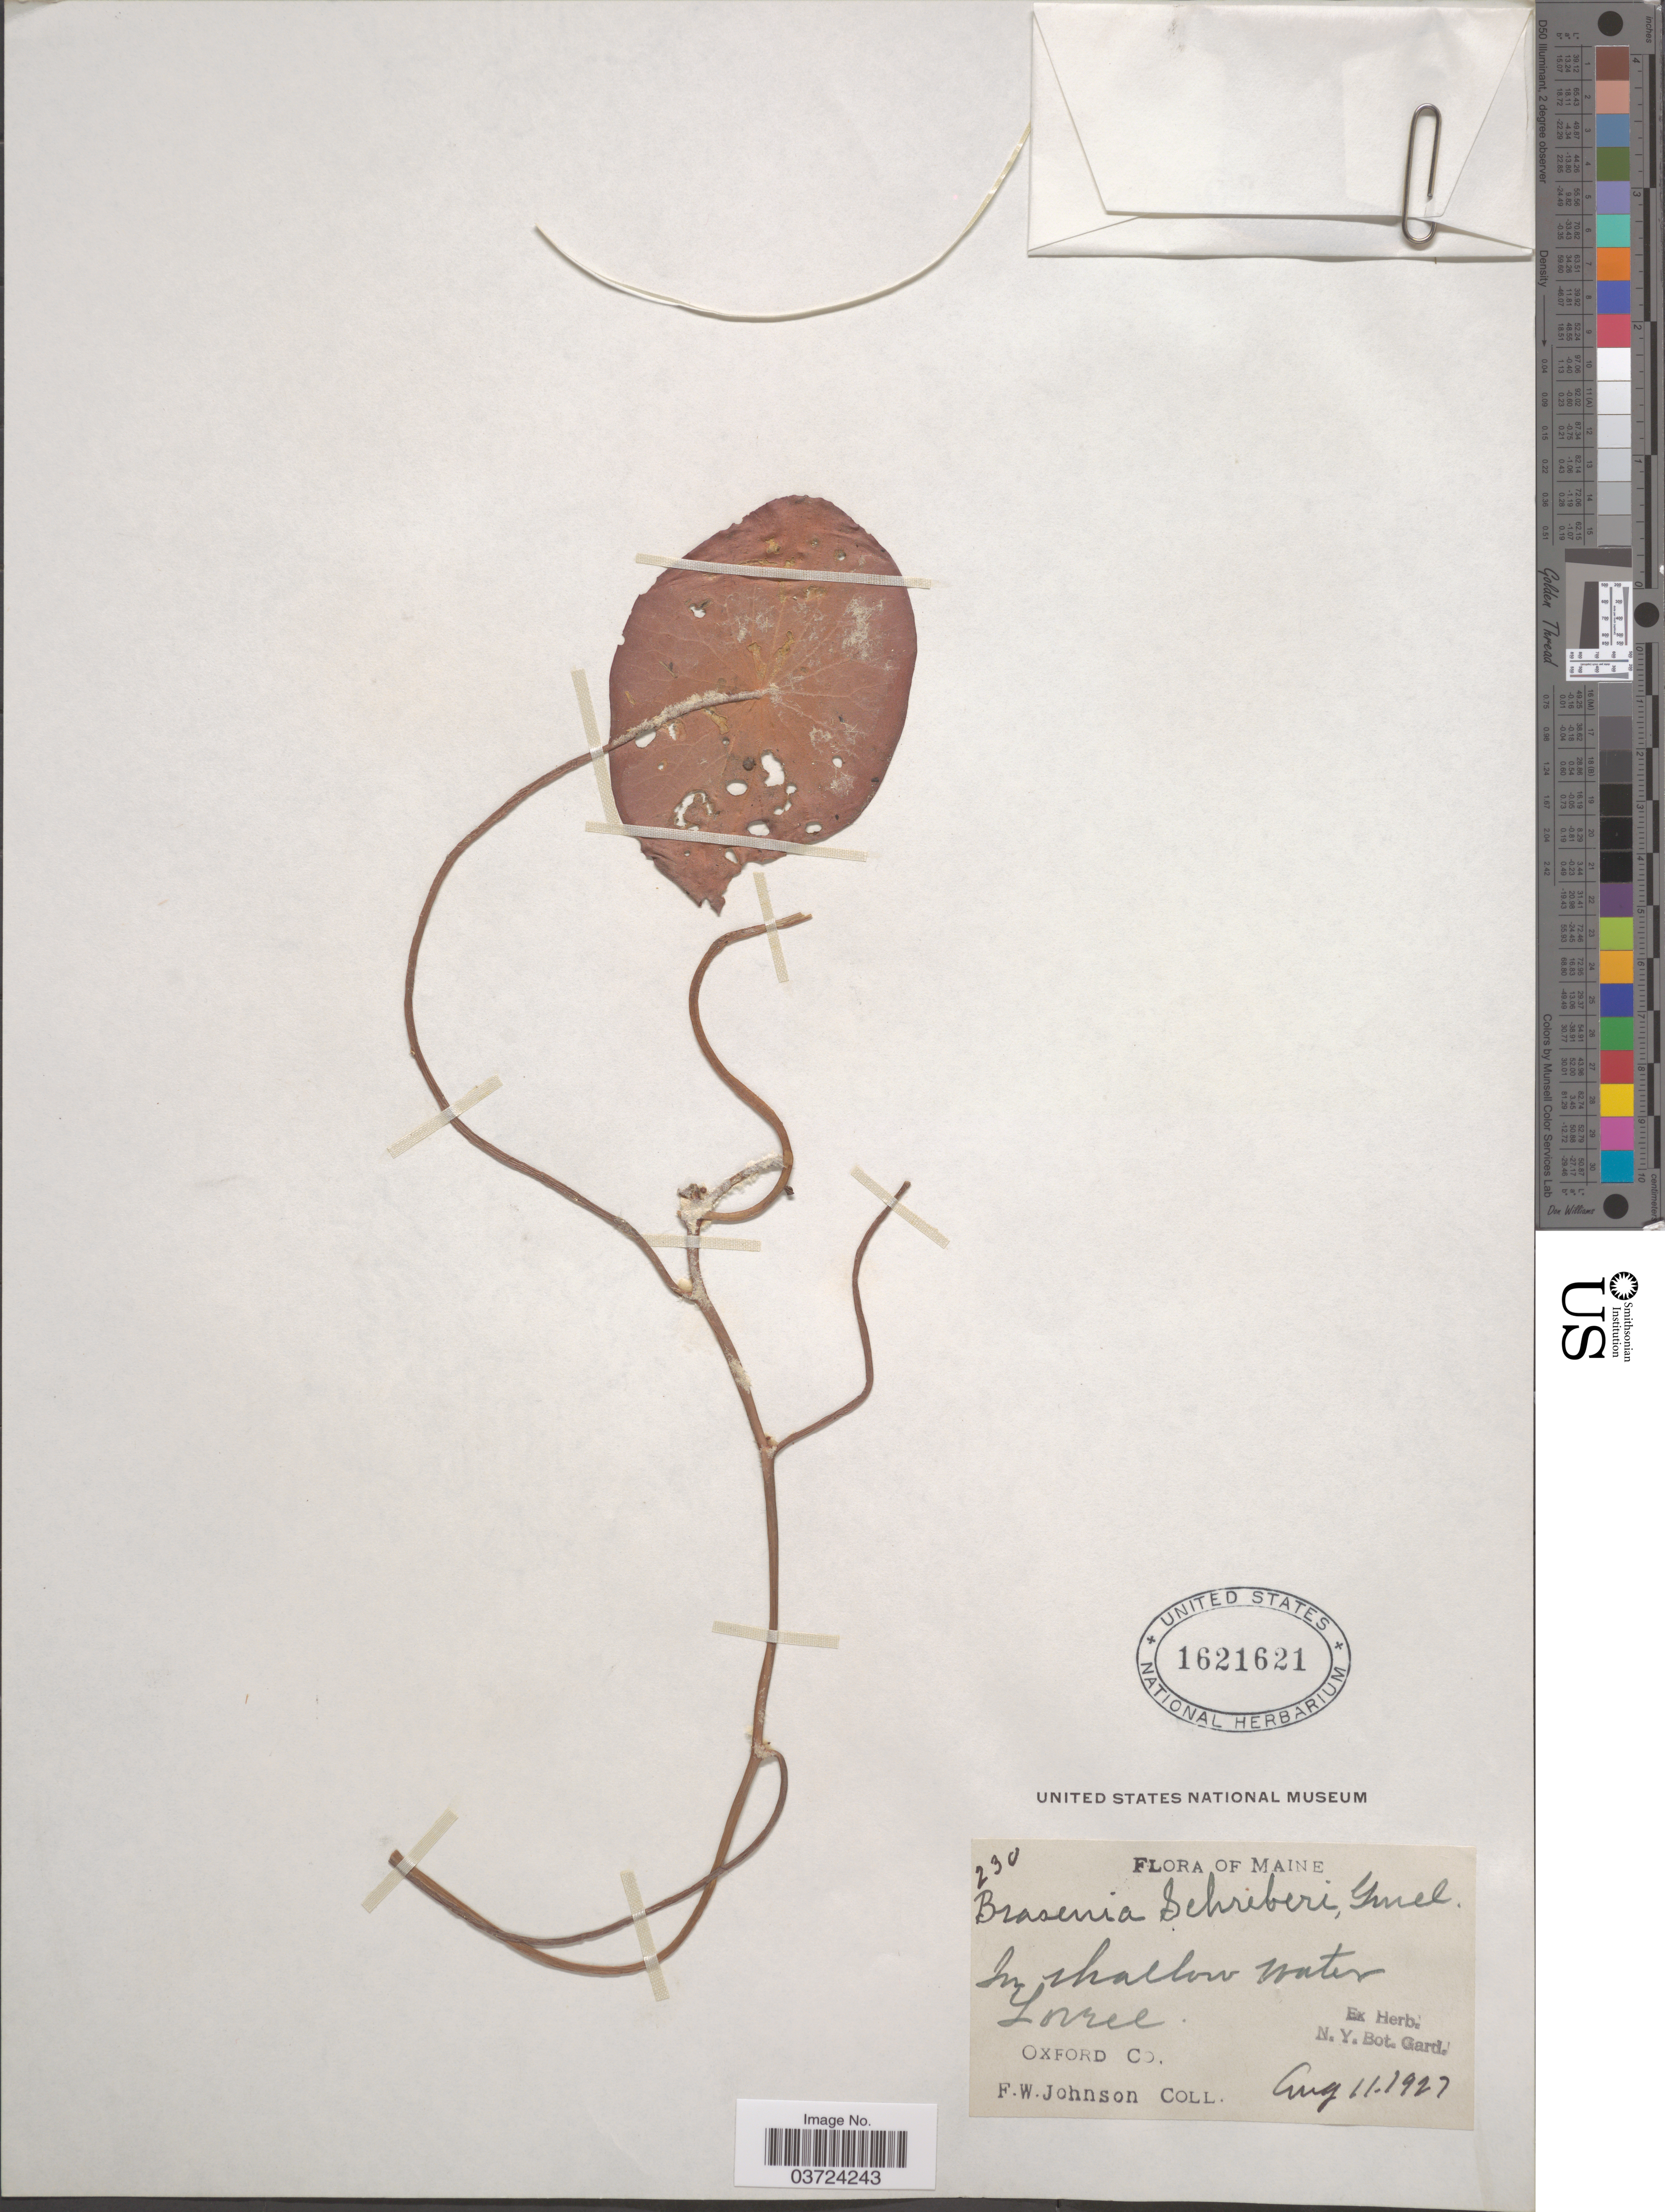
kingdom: Plantae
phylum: Tracheophyta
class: Magnoliopsida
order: Nymphaeales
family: Cabombaceae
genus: Brasenia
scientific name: Brasenia schreberi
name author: J.F. Gmel.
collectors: F. W. Johnson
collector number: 230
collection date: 1927-08-11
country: United States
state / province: Maine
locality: Lovell. Oxford Co.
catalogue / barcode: US 1621621